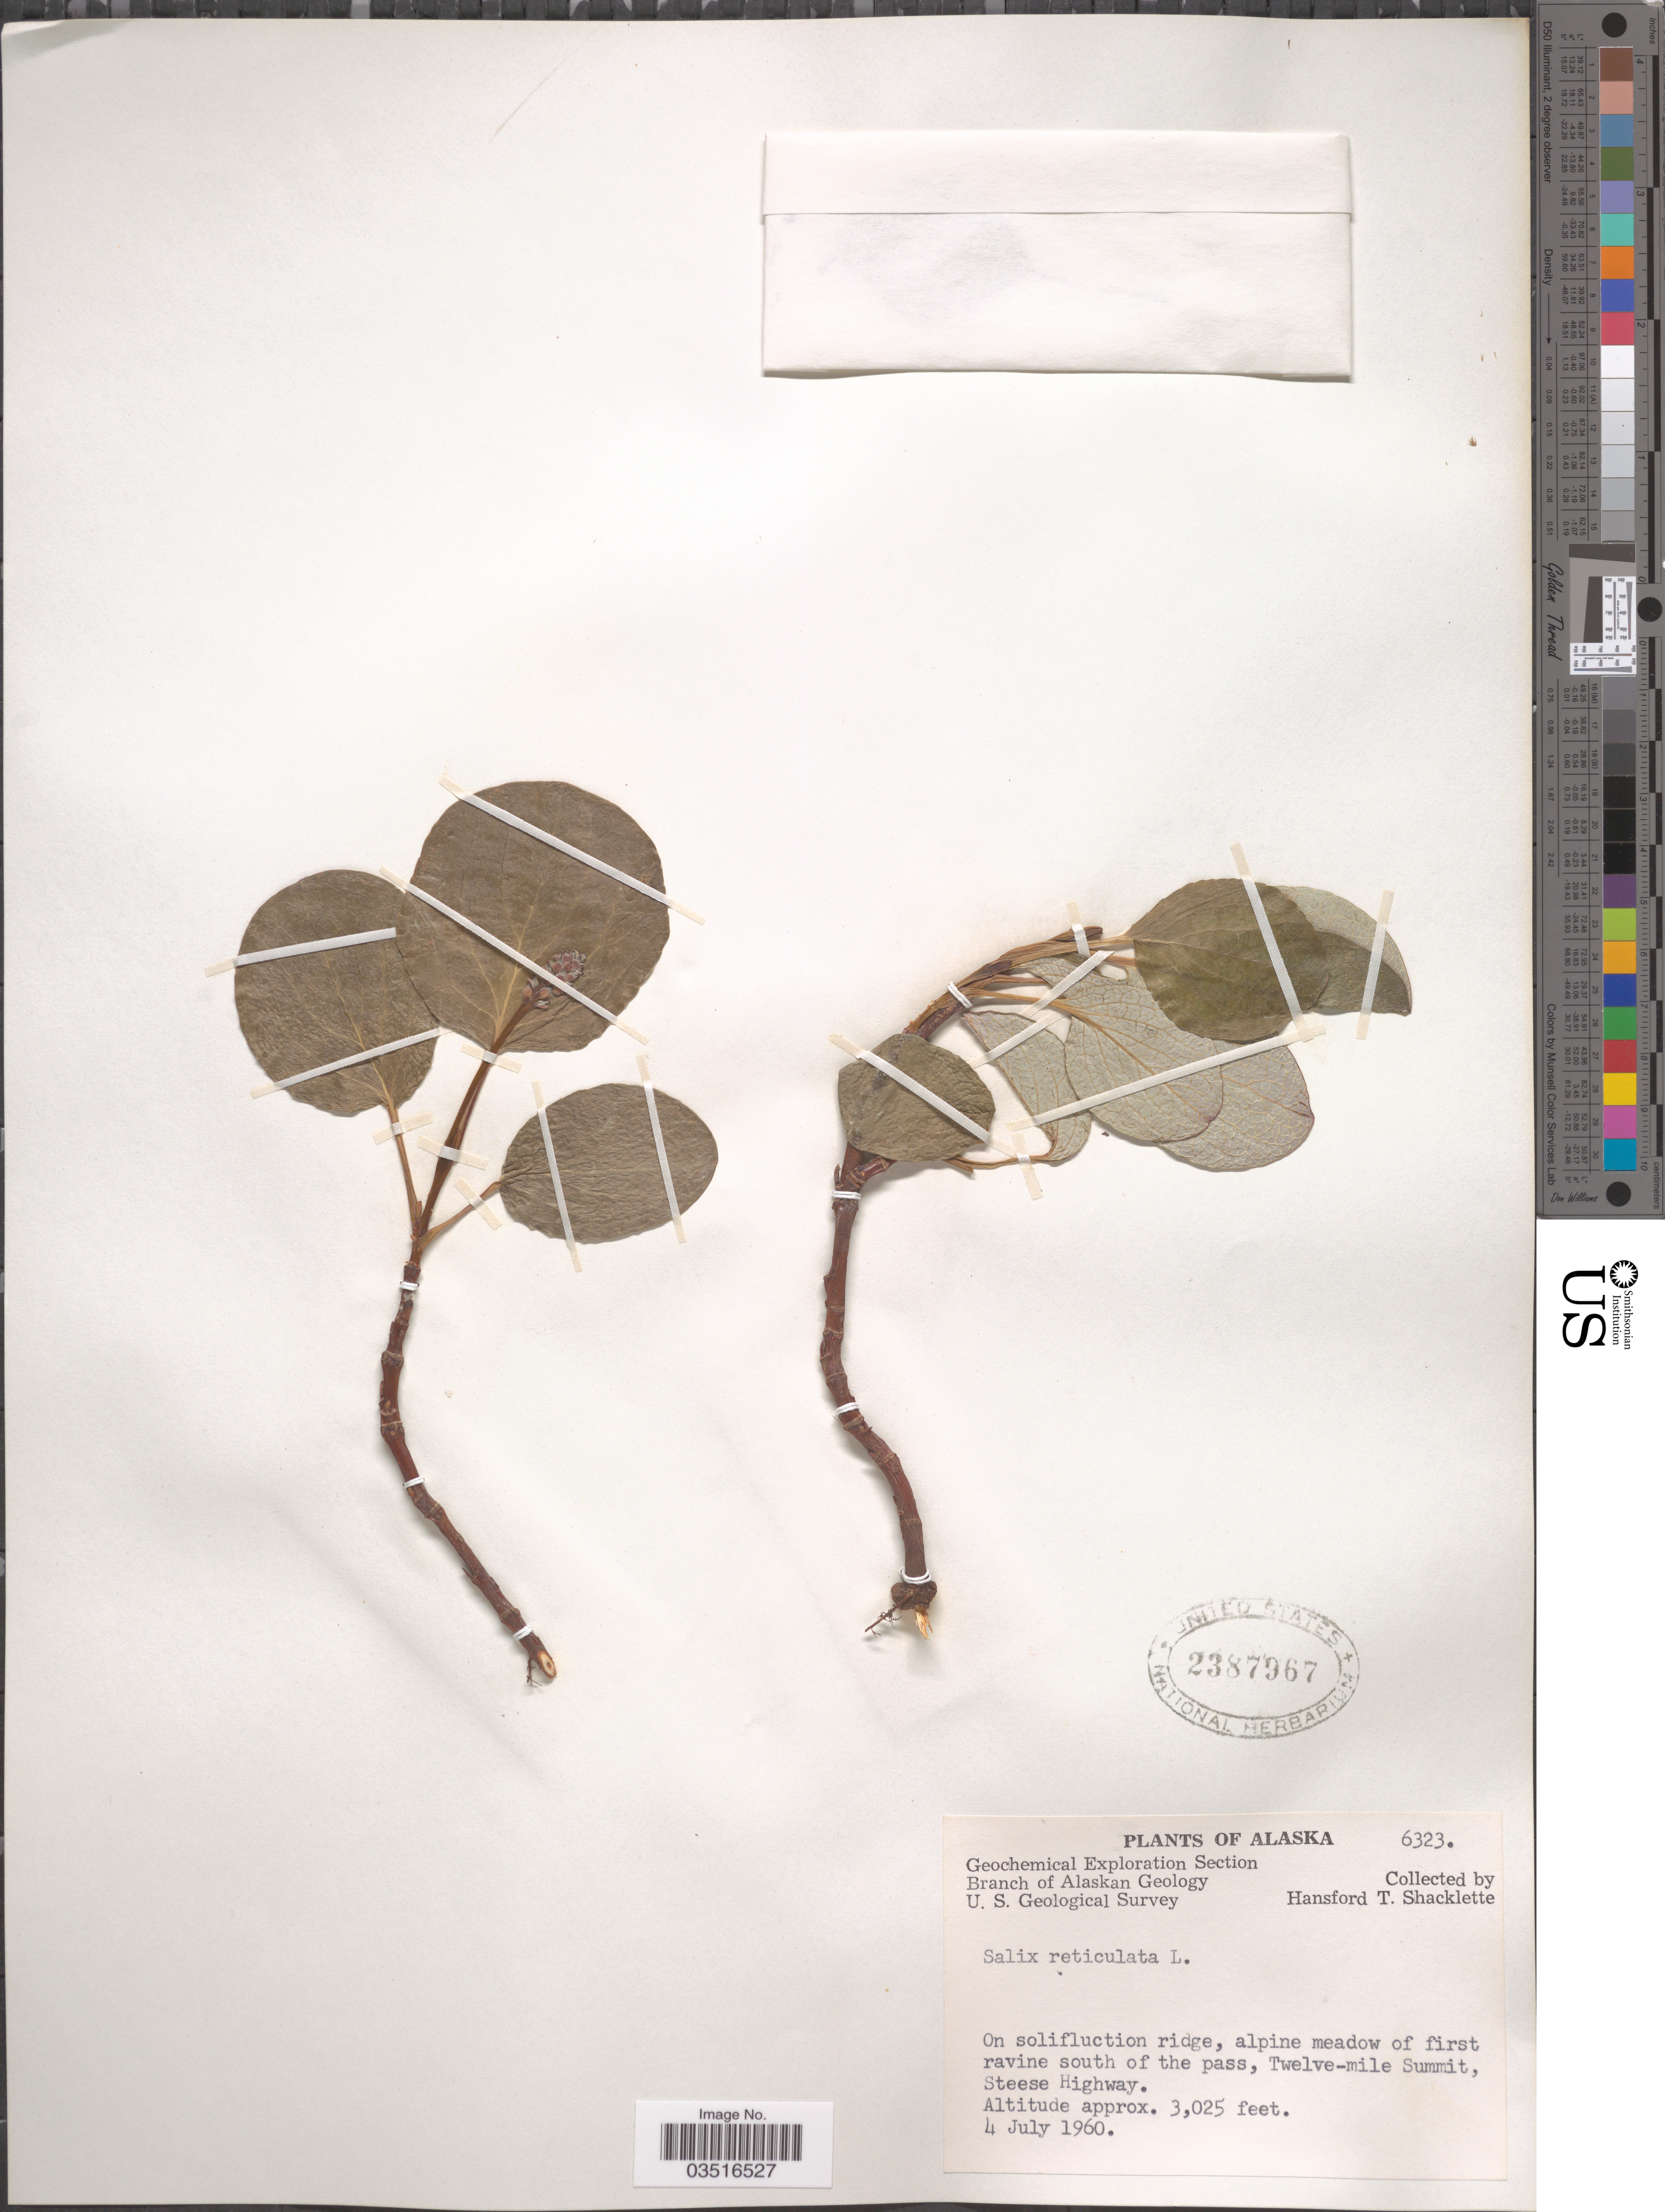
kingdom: Plantae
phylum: Tracheophyta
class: Magnoliopsida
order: Malpighiales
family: Salicaceae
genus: Salix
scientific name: Salix reticulata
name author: L.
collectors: H. Shacklette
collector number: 6323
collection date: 1960-07-04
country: United States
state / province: Alaska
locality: Alpine meadow of first ravine south of the pass, Twelve-mile Summit, Steese Highway.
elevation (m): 922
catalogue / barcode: US 2387967